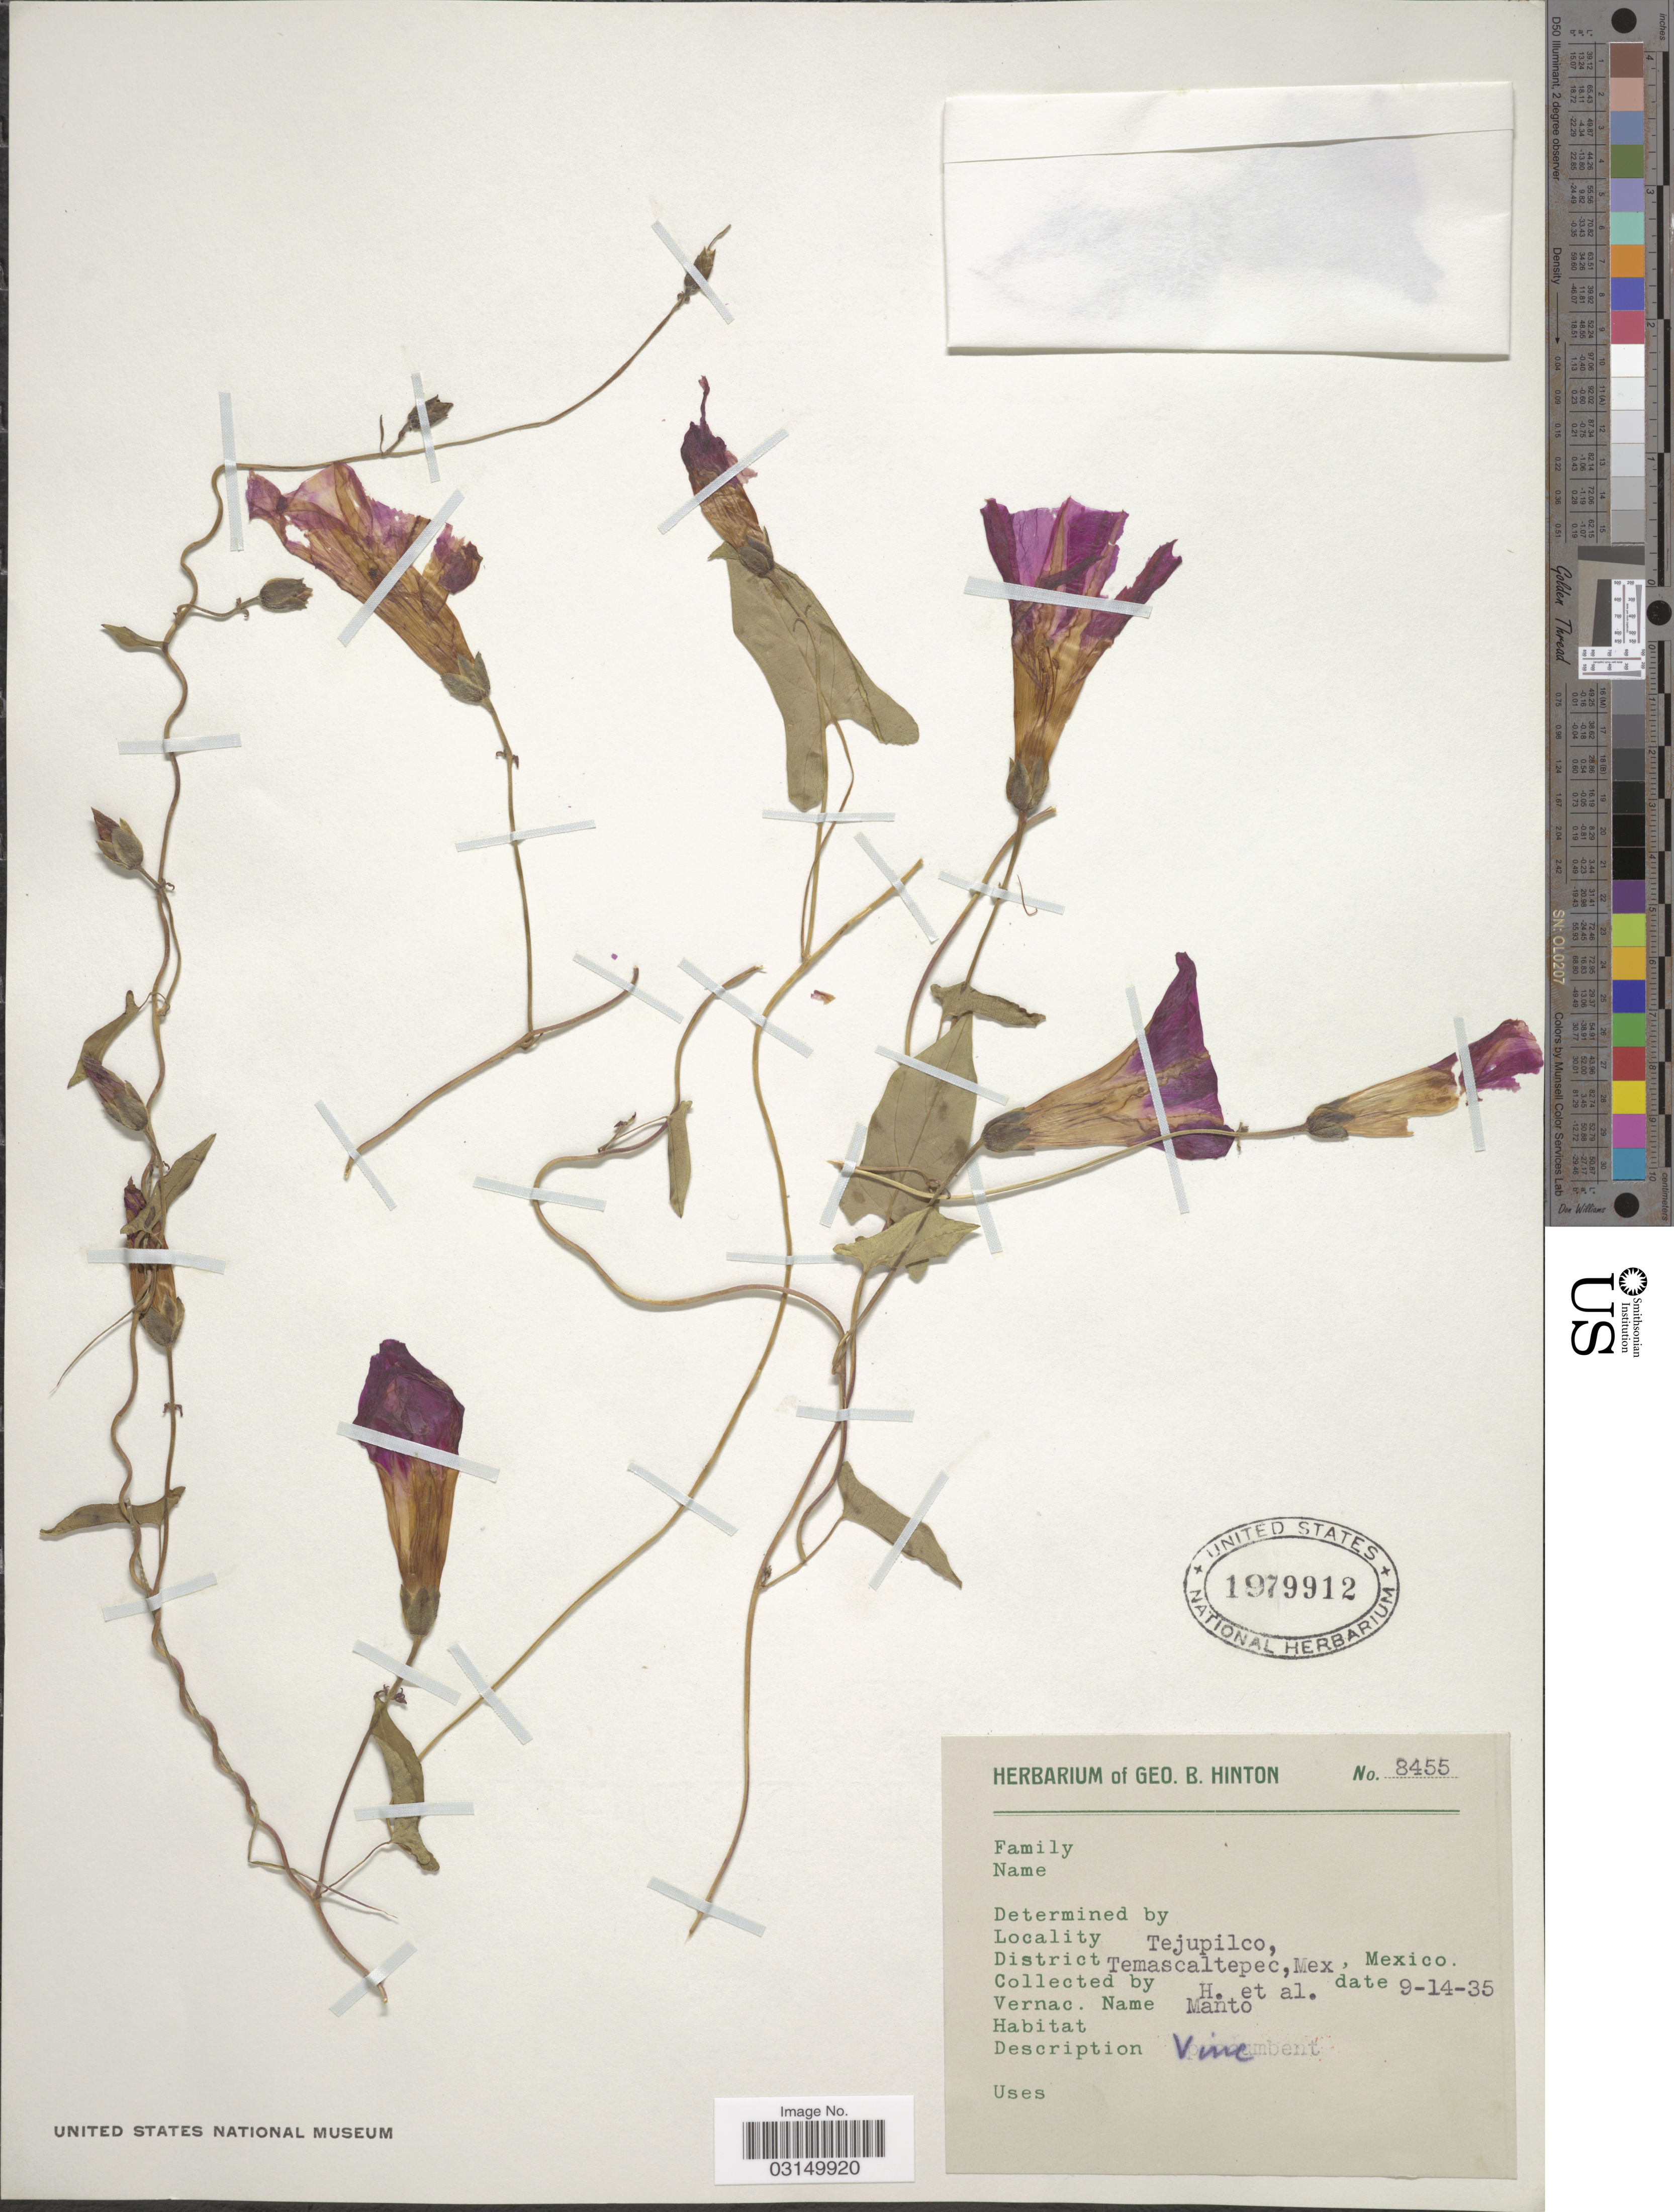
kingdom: Plantae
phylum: Tracheophyta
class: Magnoliopsida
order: Solanales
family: Convolvulaceae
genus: Ipomoea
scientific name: Ipomoea delphinifolia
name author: M. Martens & Galeotti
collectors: G. B. Hinton & et al.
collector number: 8455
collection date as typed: Transcribed d/m/y: 14/9/35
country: Mexico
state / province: México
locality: Tejupilco, District Temascaltepec.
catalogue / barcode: US 1979912